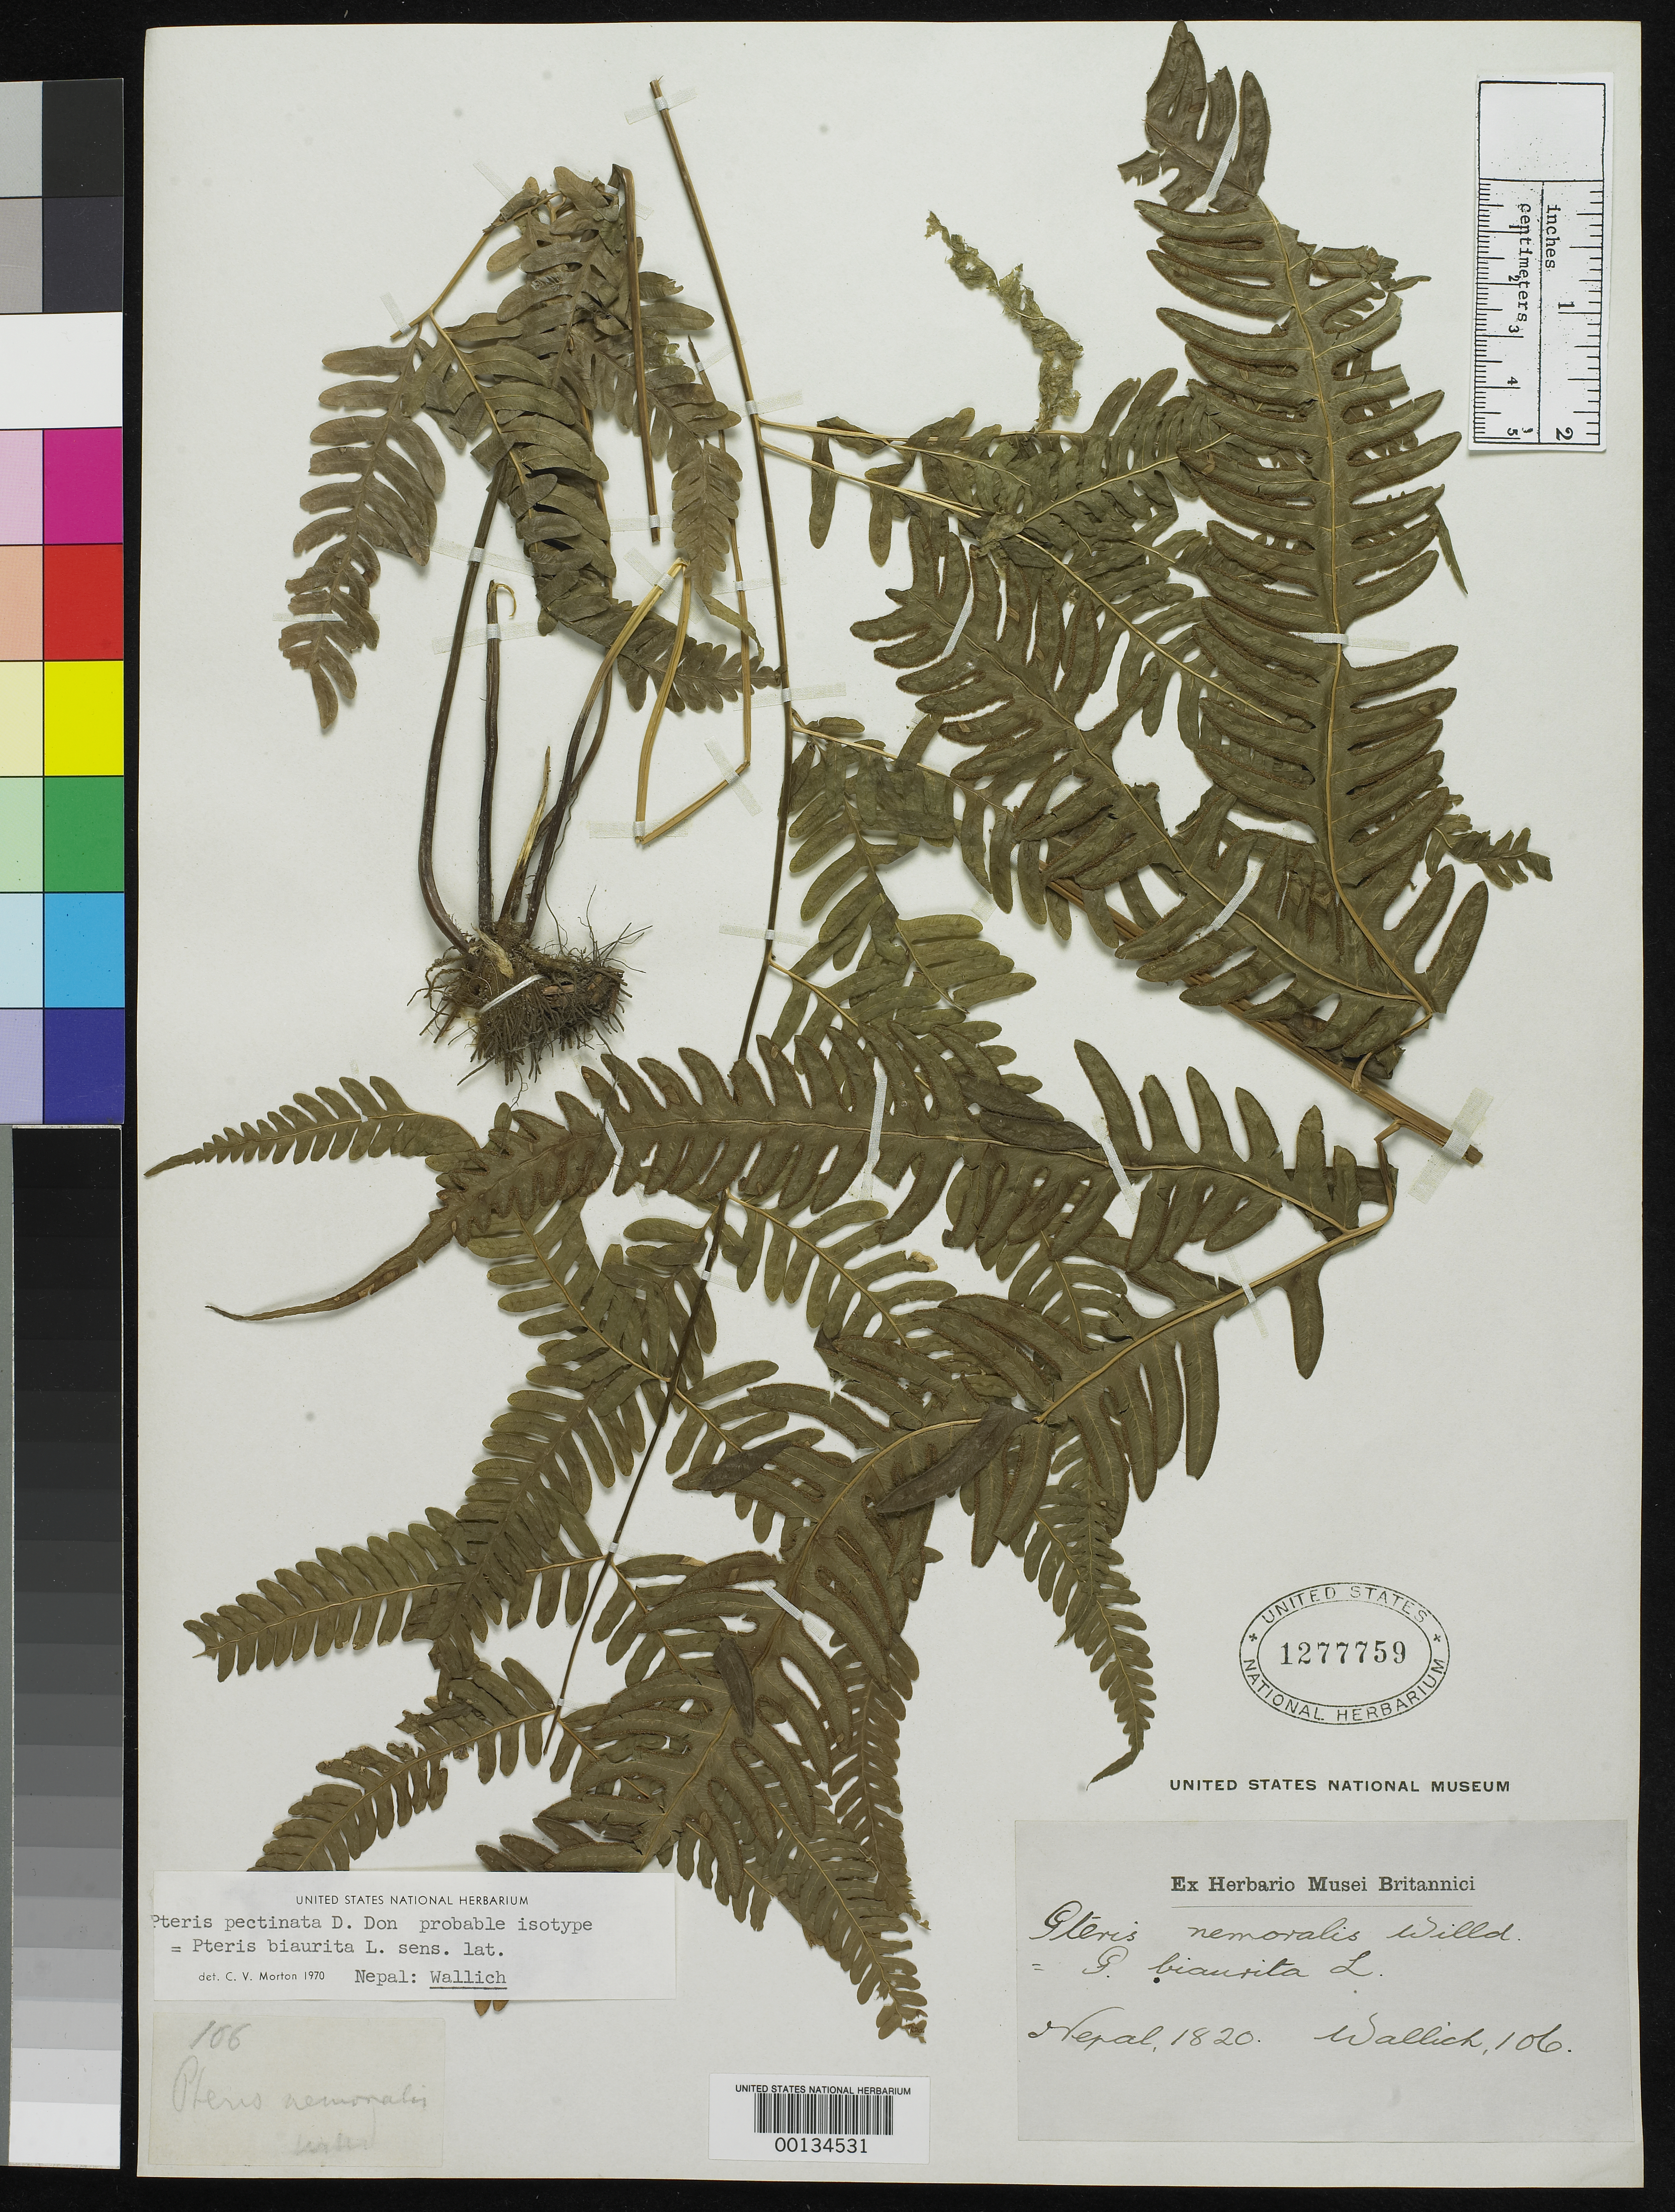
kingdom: Plantae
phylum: Tracheophyta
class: Polypodiopsida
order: Polypodiales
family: Pteridaceae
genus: Pteris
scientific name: Pteris pectinata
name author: D. Don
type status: Isotype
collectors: N. Wallich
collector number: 106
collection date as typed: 1820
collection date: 1820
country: Nepal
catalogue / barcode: US 1277759